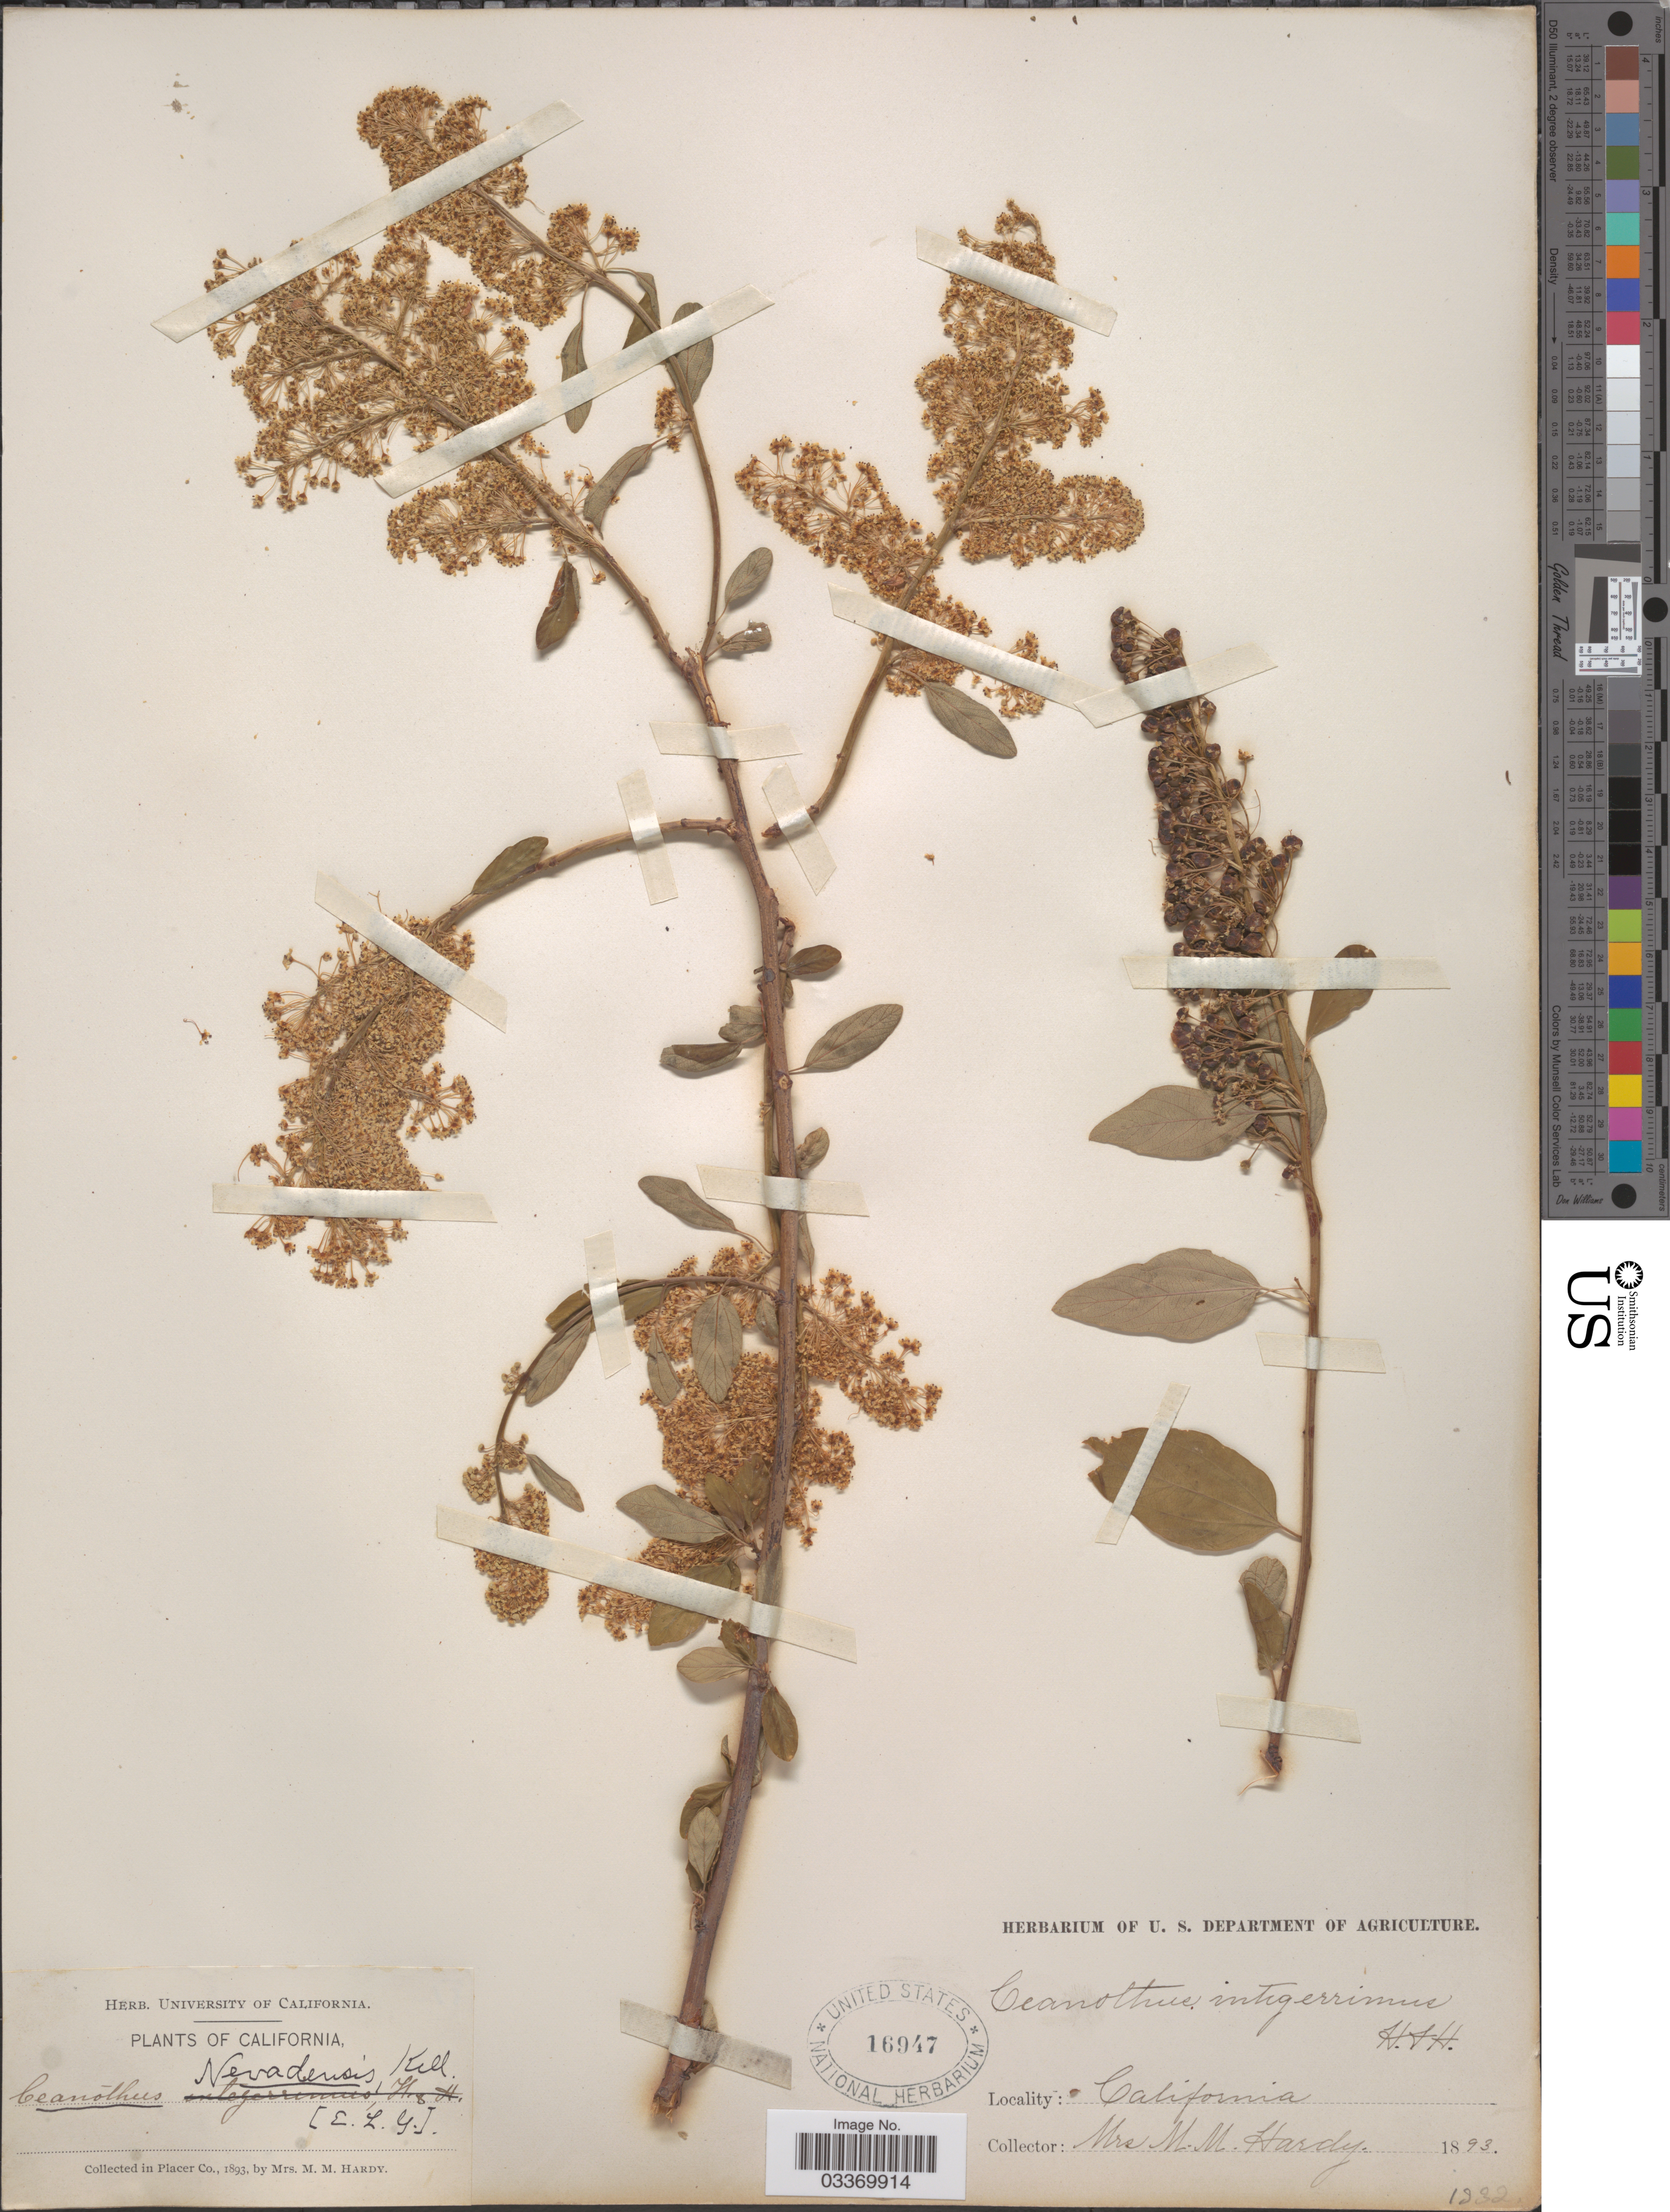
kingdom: Plantae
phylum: Tracheophyta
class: Magnoliopsida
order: Rosales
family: Rhamnaceae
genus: Ceanothus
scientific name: Ceanothus nevadensis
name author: Kellogg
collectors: Mrs. M. M. Hardy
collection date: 1893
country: United States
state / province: California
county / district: Placer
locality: Placer Co.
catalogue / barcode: US 16947